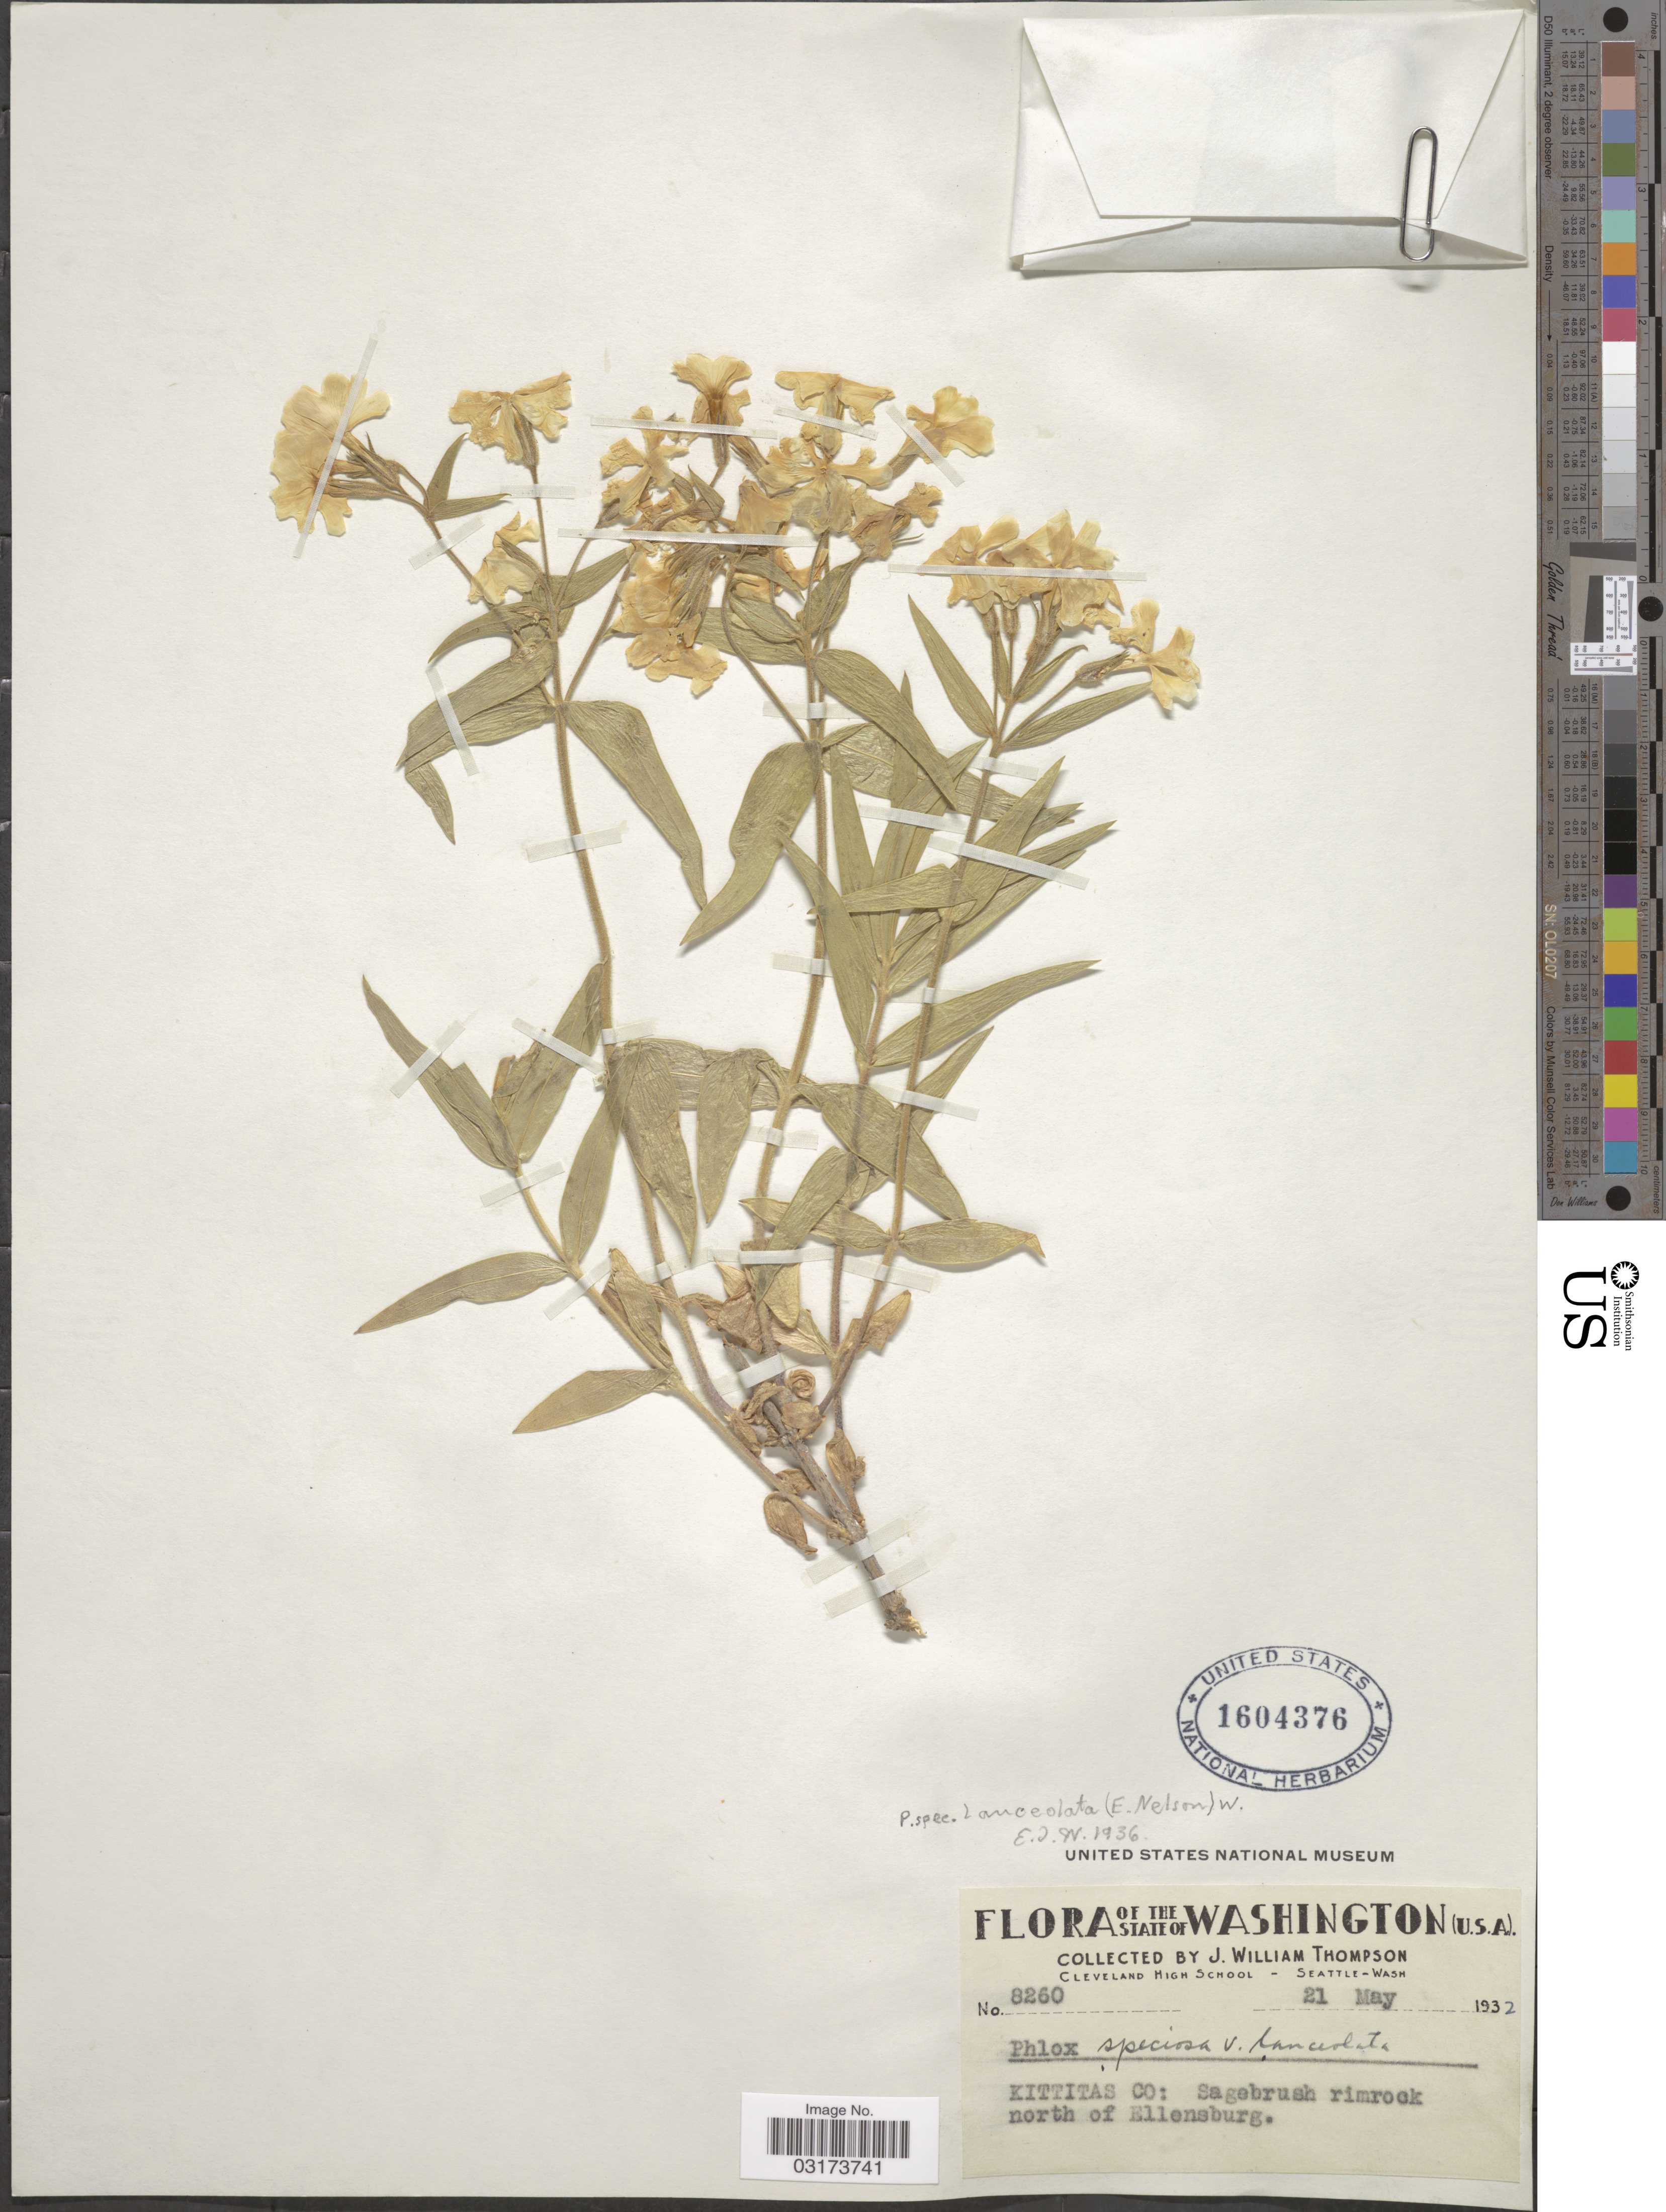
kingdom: Plantae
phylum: Tracheophyta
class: Magnoliopsida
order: Ericales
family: Polemoniaceae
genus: Phlox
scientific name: Phlox speciosa var. lanceolata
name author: (E.E. Nelson) M. Peck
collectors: J. W. Thompson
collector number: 8260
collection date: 1932-05-21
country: United States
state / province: Washington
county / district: Kittitas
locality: Kittitas Co: north of Ellensburg.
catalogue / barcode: US 1604376